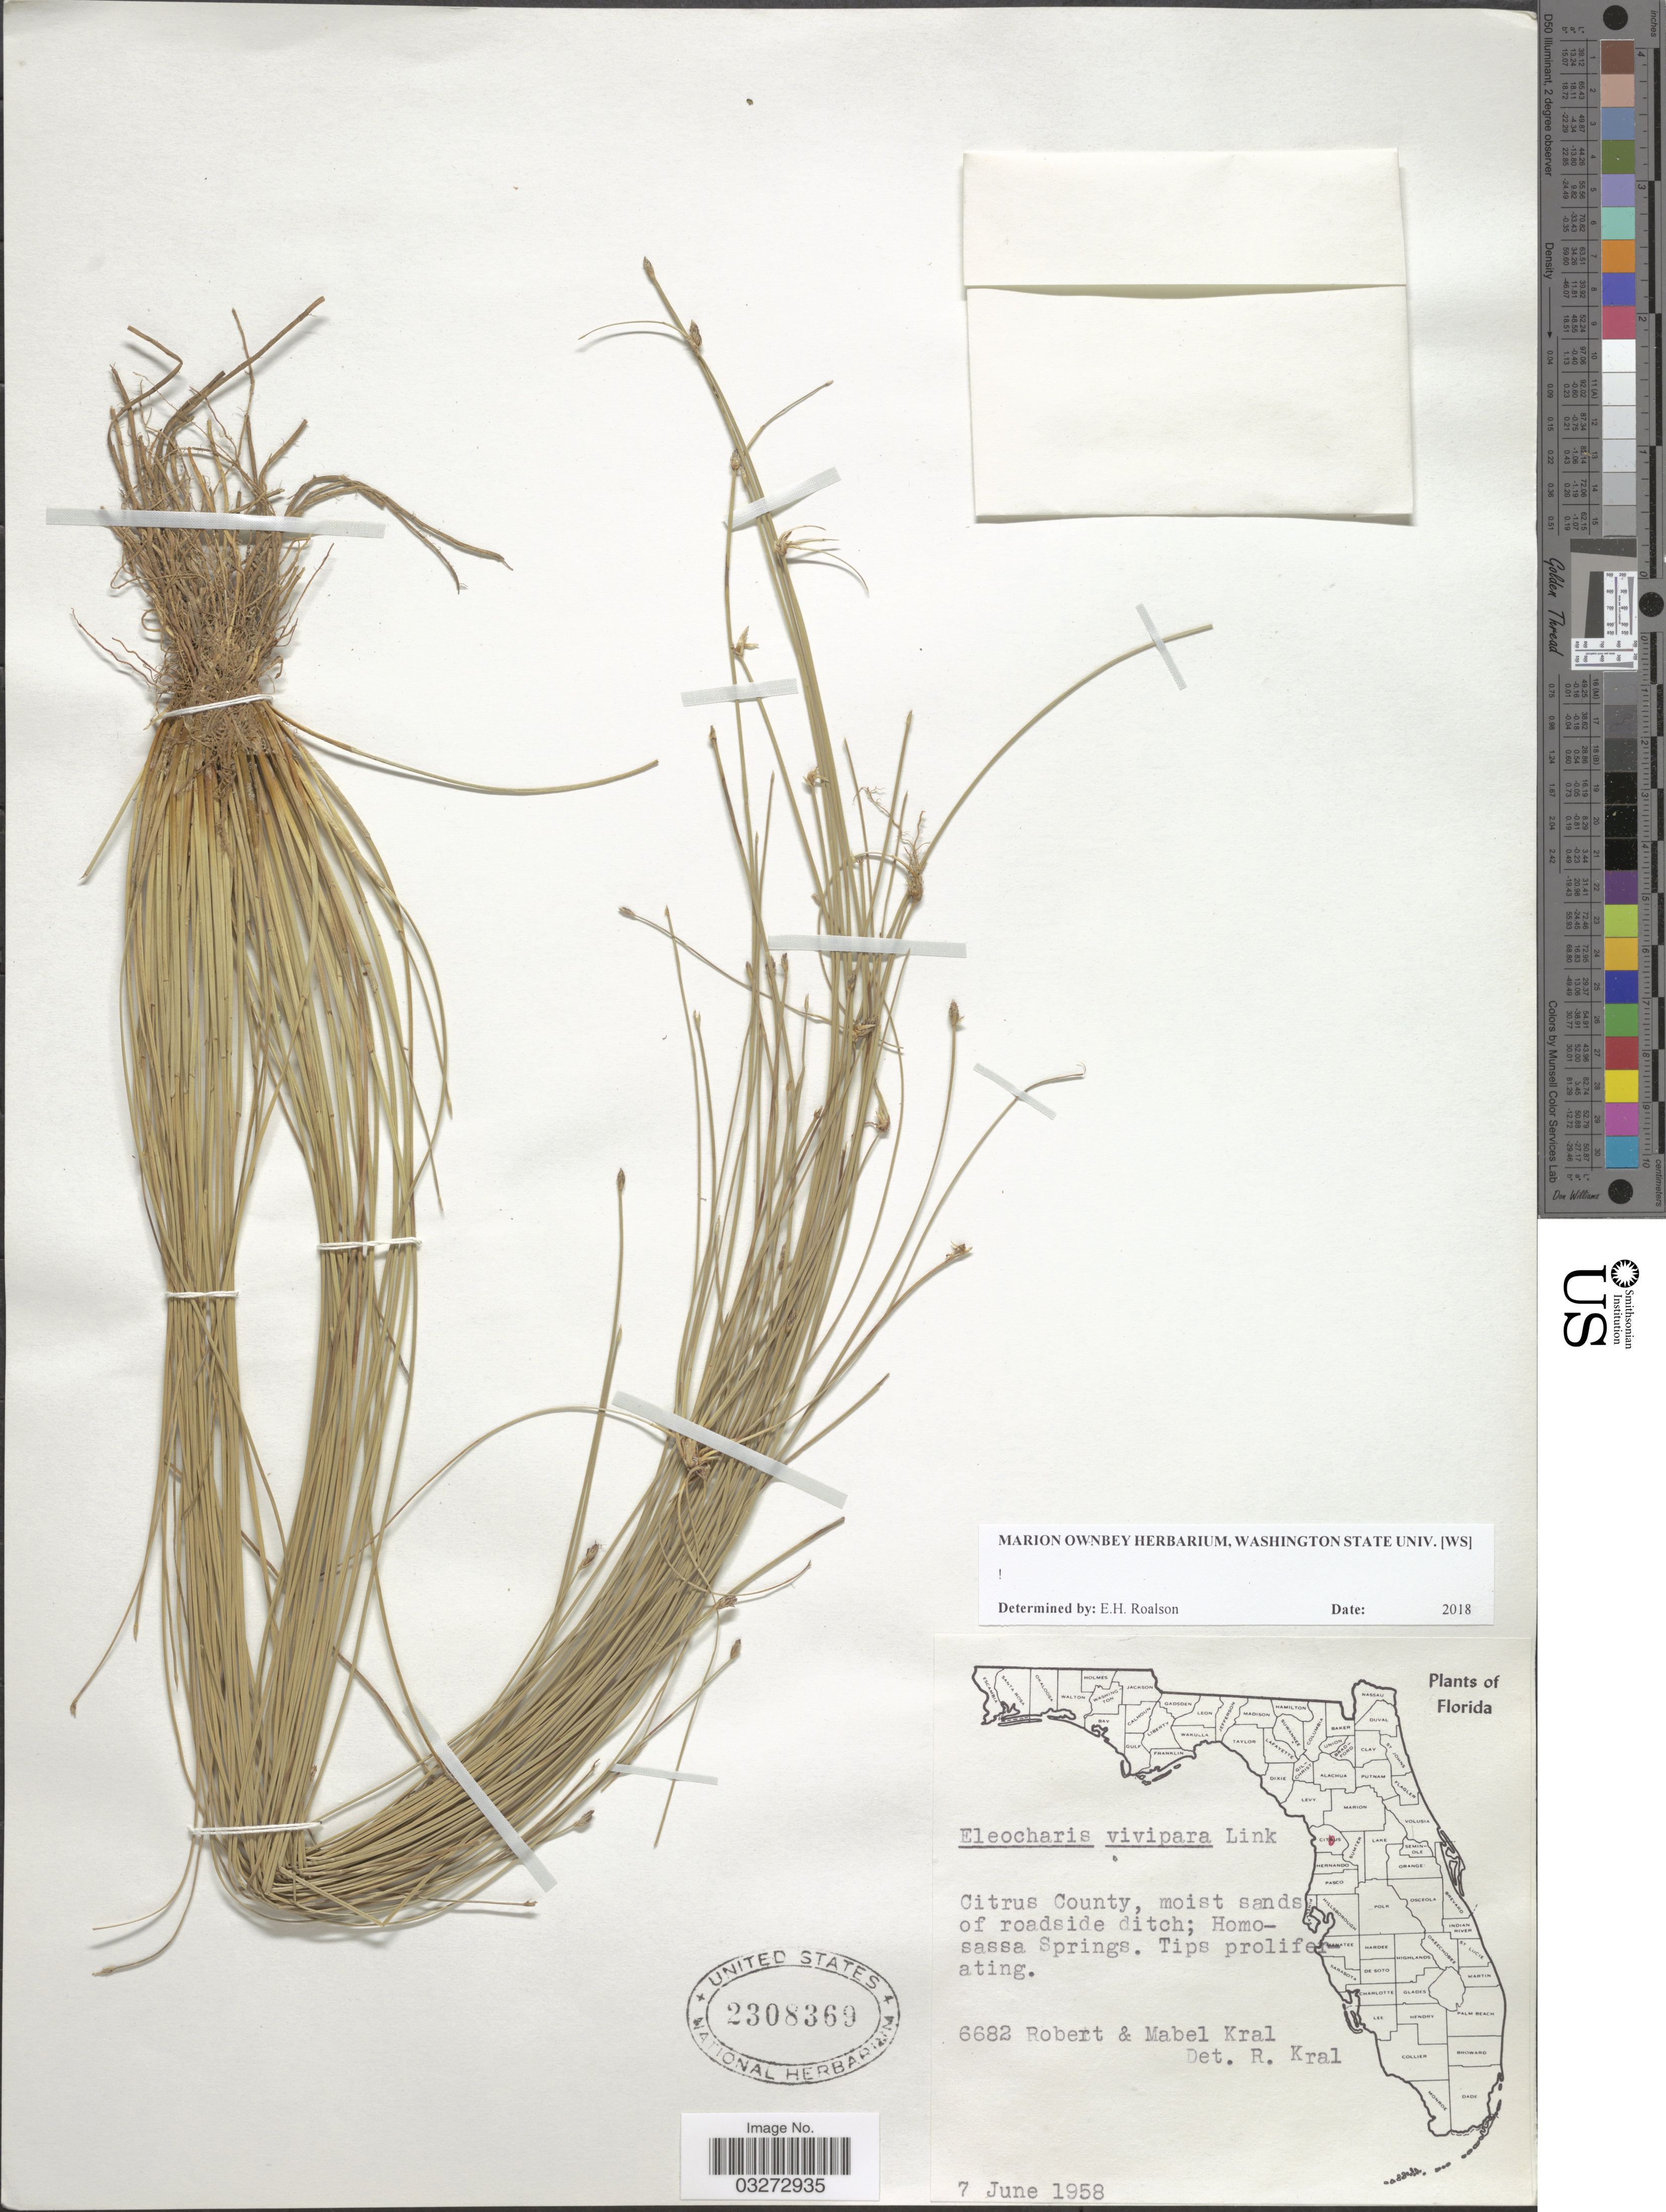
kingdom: Plantae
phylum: Tracheophyta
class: Liliopsida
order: Poales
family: Cyperaceae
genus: Eleocharis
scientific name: Eleocharis vivipara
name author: Link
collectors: R. Kral & M. Kral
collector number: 6682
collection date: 1958-06-07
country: United States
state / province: Florida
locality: Citrus County, Homosassa Springs.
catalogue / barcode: US 2308369